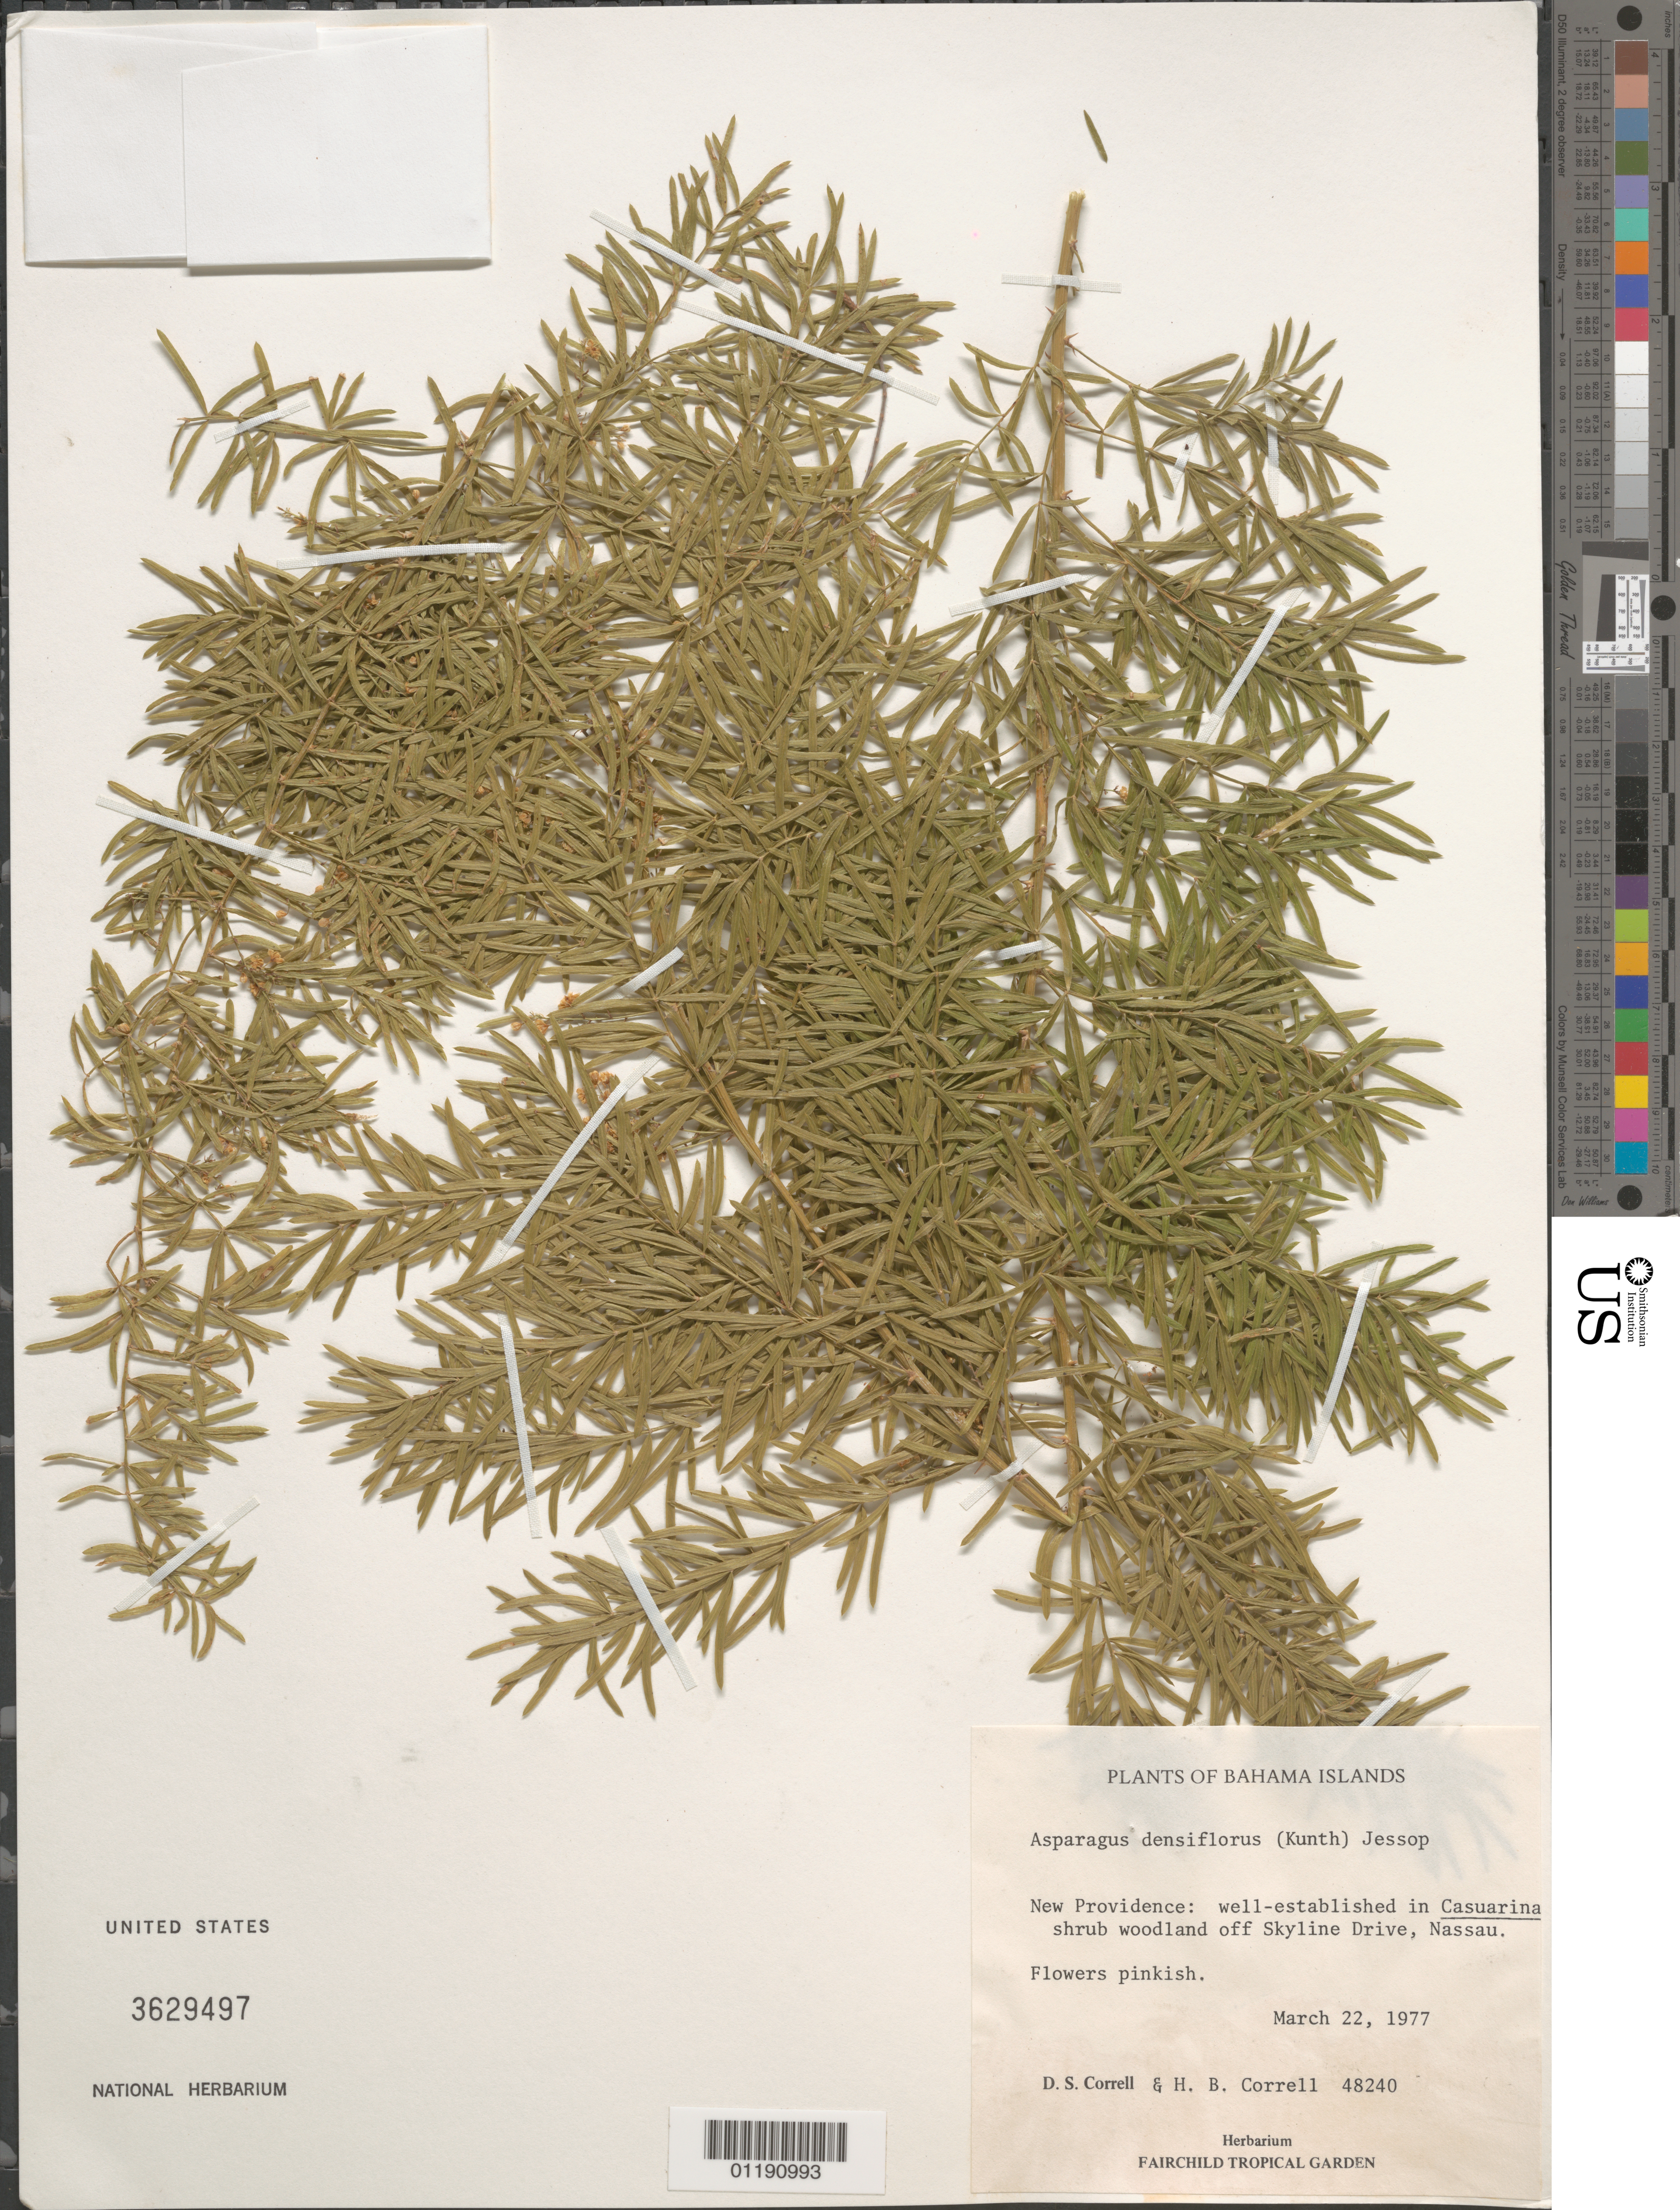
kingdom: Plantae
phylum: Tracheophyta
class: Liliopsida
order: Asparagales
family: Asparagaceae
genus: Asparagus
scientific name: Asparagus densiflorus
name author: (Kunth) Jessop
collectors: D. S. Correll & H. Correll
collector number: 48240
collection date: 1977-03-22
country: Bahamas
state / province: New Providence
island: New Providence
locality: New Providence: Casuarina shrub woodland off Skyline Drive, Nassau.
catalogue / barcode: US 3629497